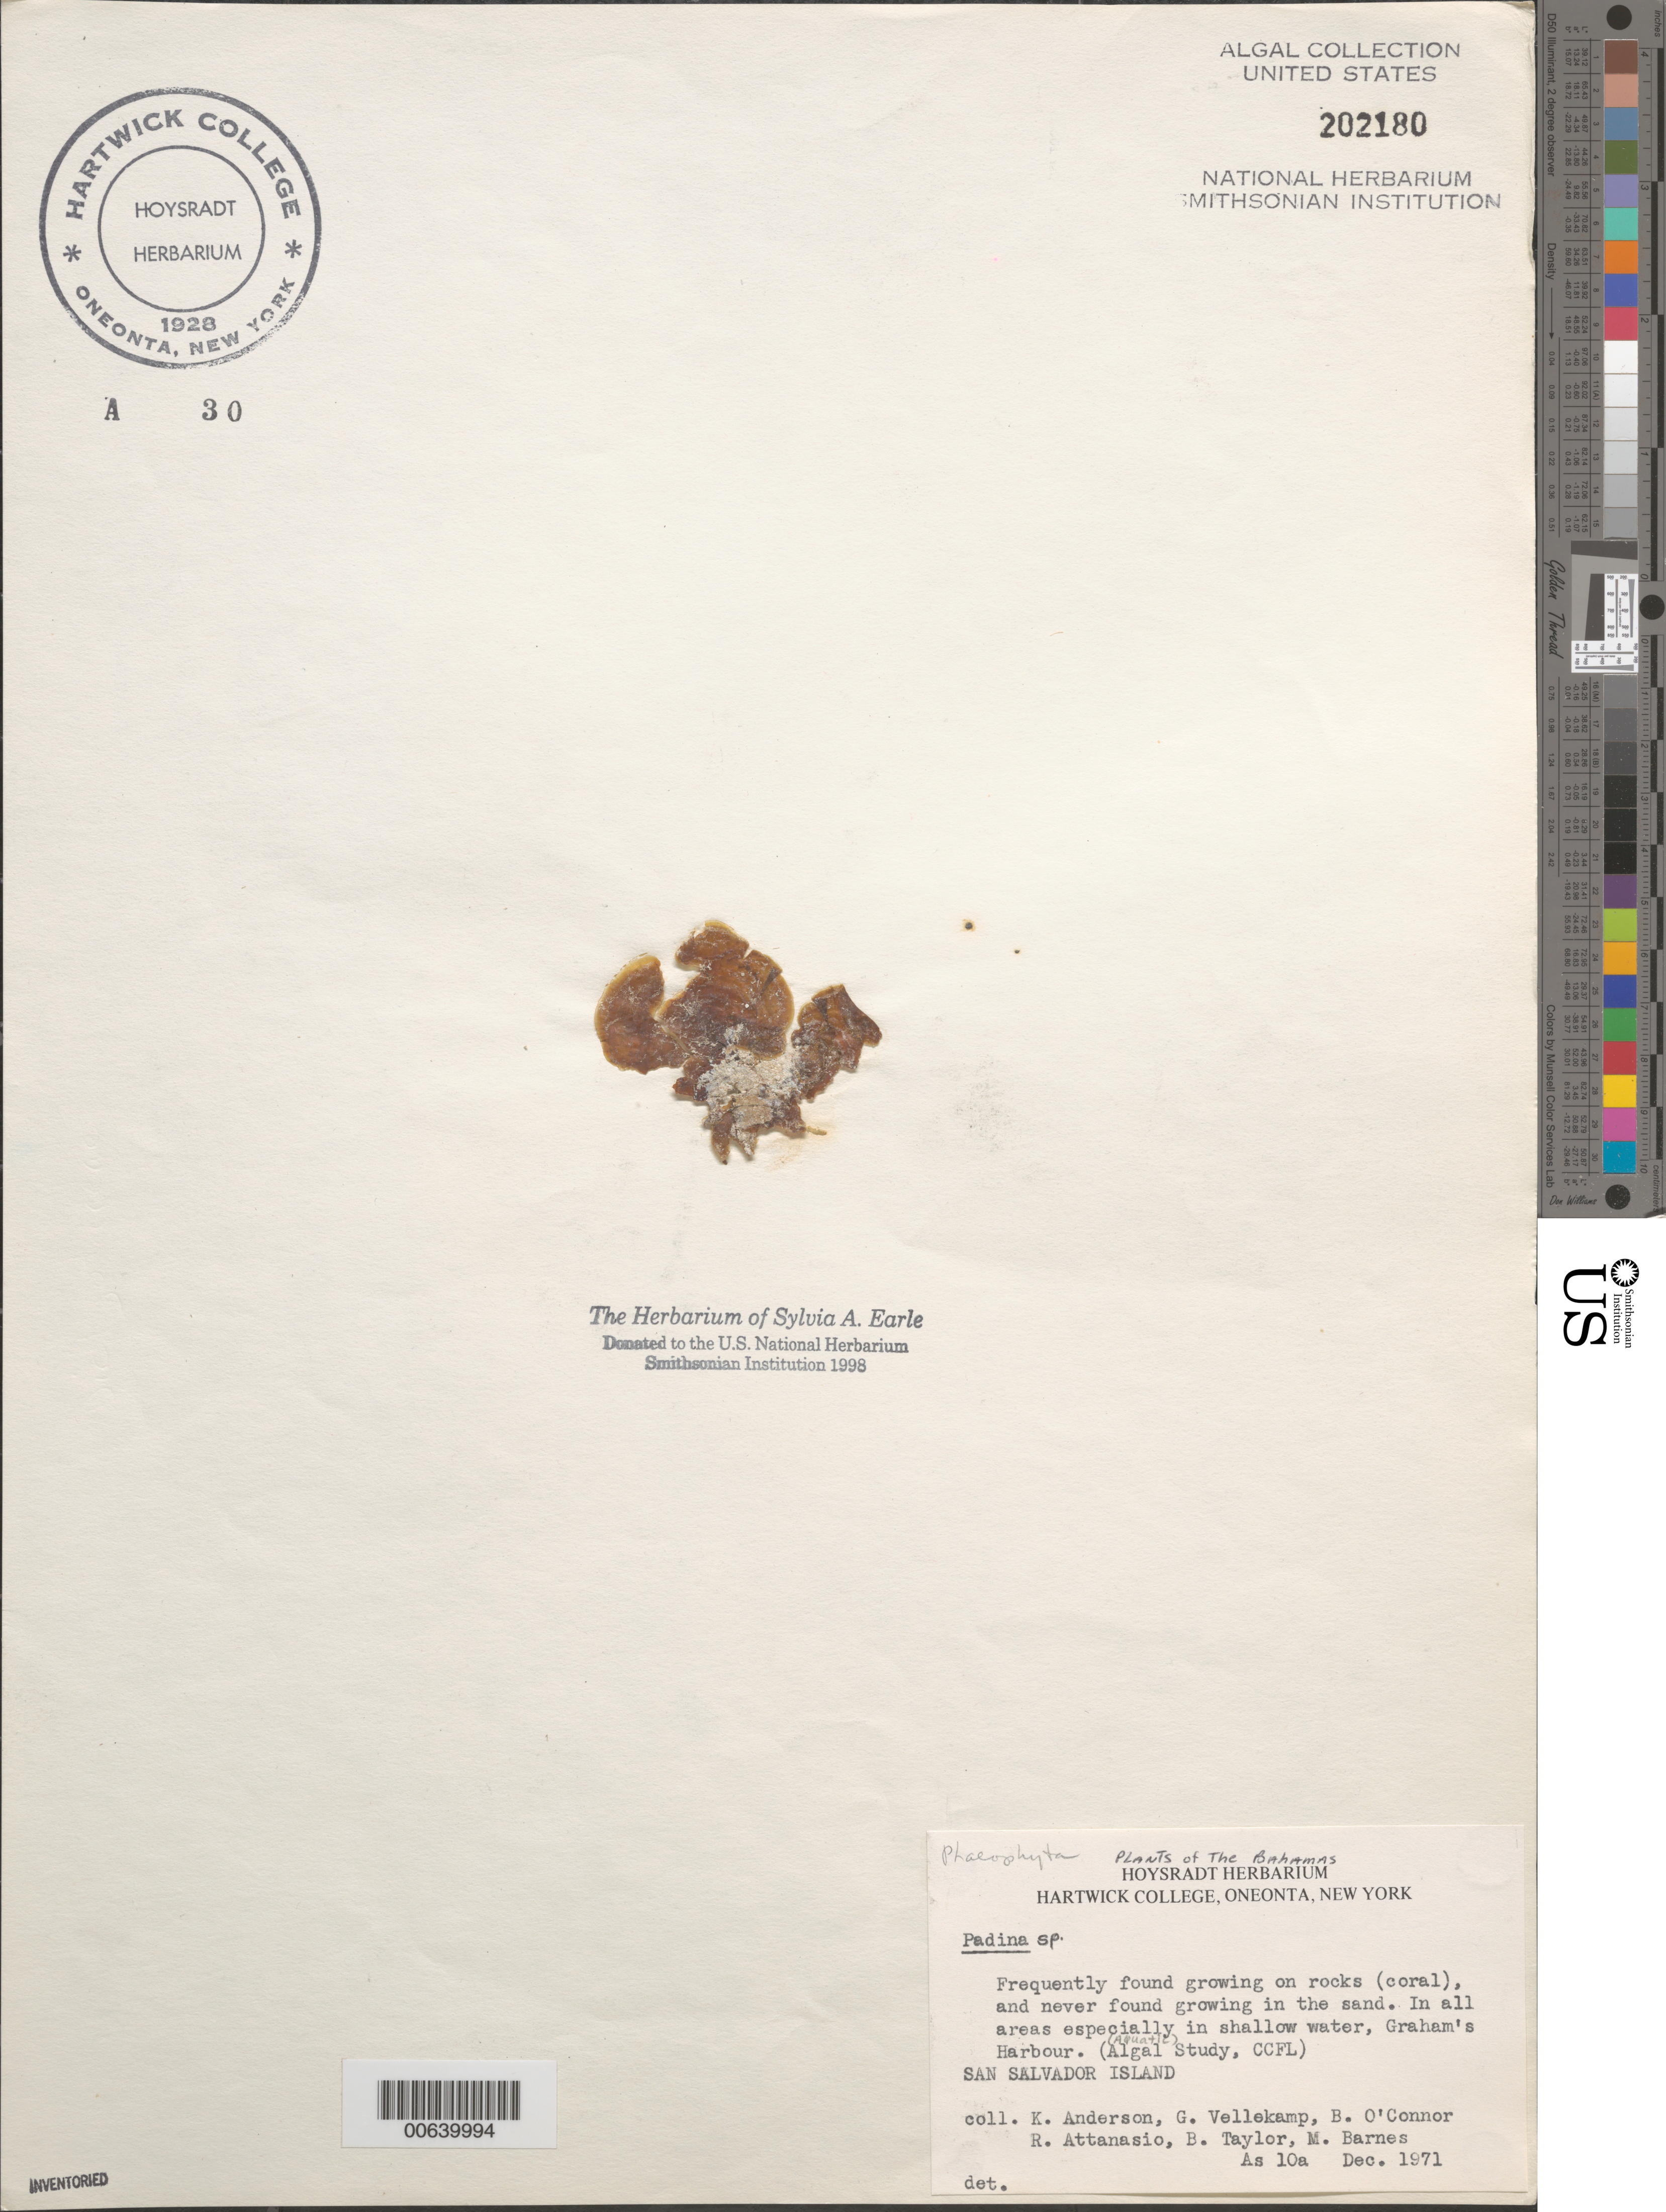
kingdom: Chromista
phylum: Ochrophyta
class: Phaeophyceae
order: Dictyotales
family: Dictyotaceae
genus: Padina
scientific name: Padina sp.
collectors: K. Anderson, G. Vellekamp, B. O'Connor, R. Attanasio, B. Taylor & M. Barnes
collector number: As 10a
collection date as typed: Dec 1971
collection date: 1971-12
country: Bahamas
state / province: San Salvador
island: San Salvador Island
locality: Graham's Harbour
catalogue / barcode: US 202180